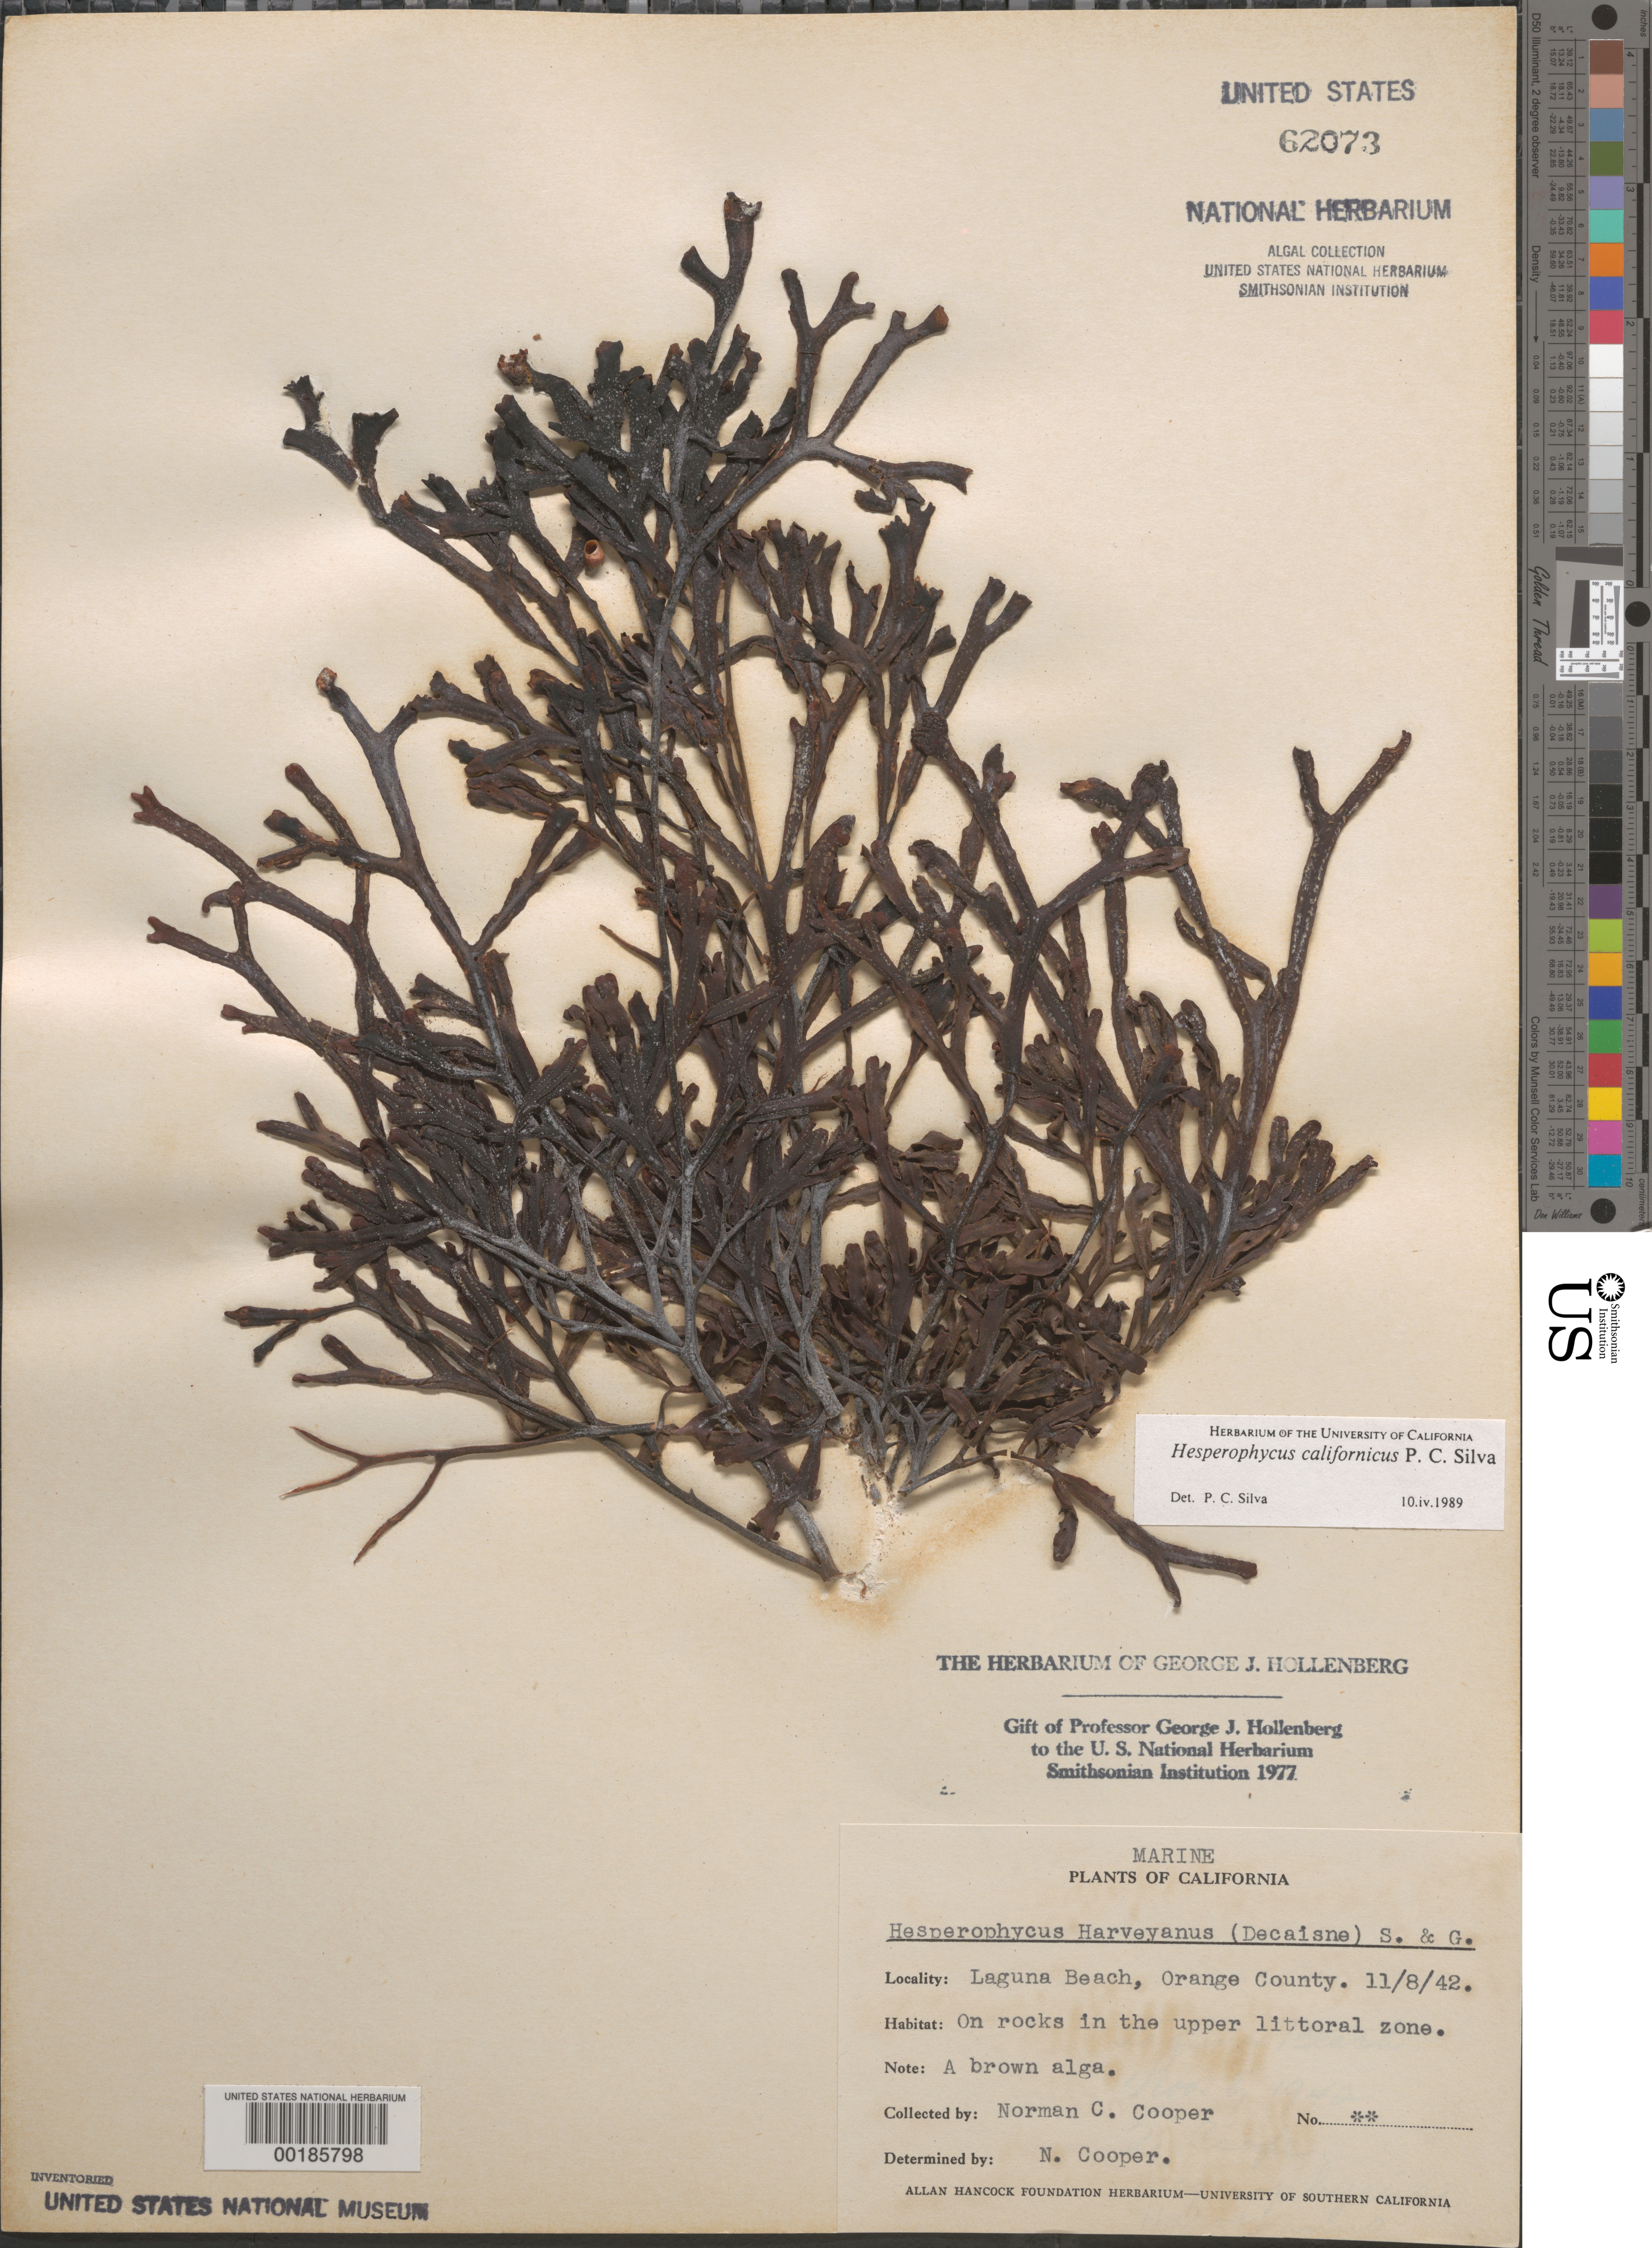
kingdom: Chromista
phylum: Ochrophyta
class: Phaeophyceae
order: Fucales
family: Fucaceae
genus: Hesperophycus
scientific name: Hesperophycus californicus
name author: P.C. Silva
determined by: Silva, P. C.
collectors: N. Cooper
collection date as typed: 08 Nov 1942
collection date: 1942-11-08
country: United States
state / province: California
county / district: Orange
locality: Laguna Beach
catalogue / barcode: US 62073